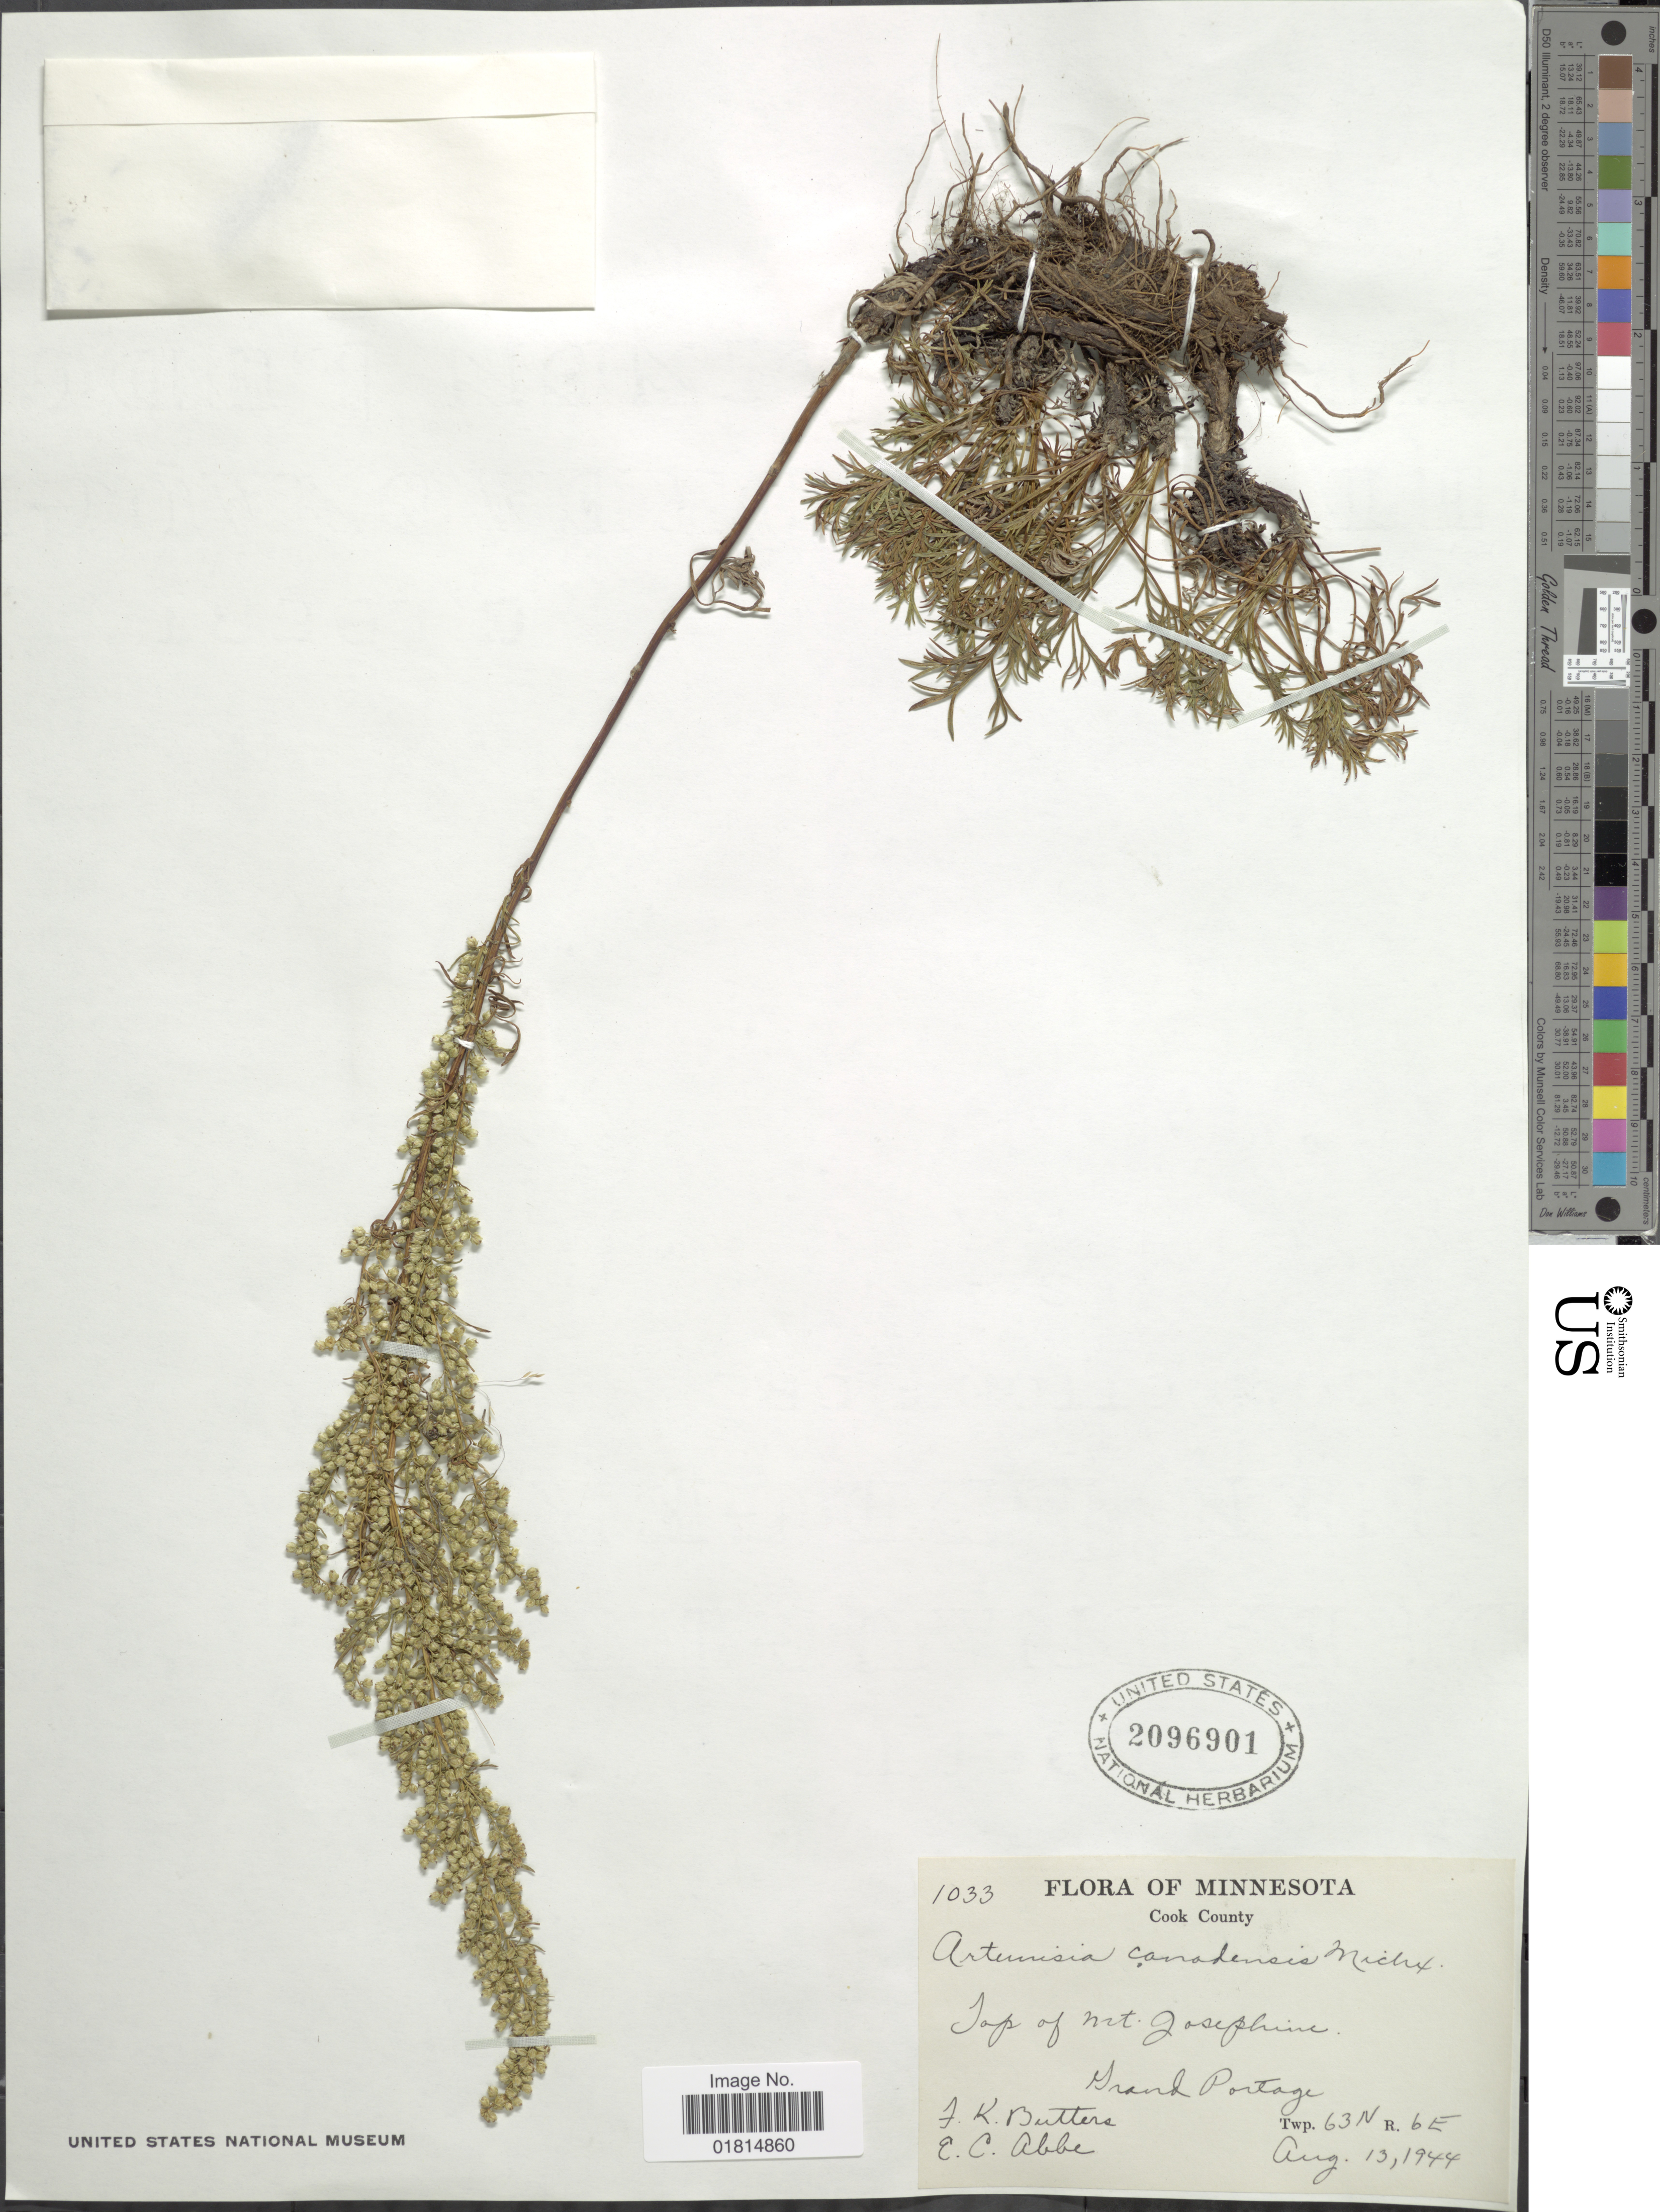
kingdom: Plantae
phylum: Tracheophyta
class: Magnoliopsida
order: Asterales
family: Asteraceae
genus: Artemisia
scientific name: Artemisia canadensis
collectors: F. K. Butters & E. C. Abbe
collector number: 1033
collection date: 1944-08-13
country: United States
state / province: Minnesota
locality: Cook County. Top of Mt. Josephine, Grand Portage. Twp. 63N R. 6E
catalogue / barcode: US 2096901